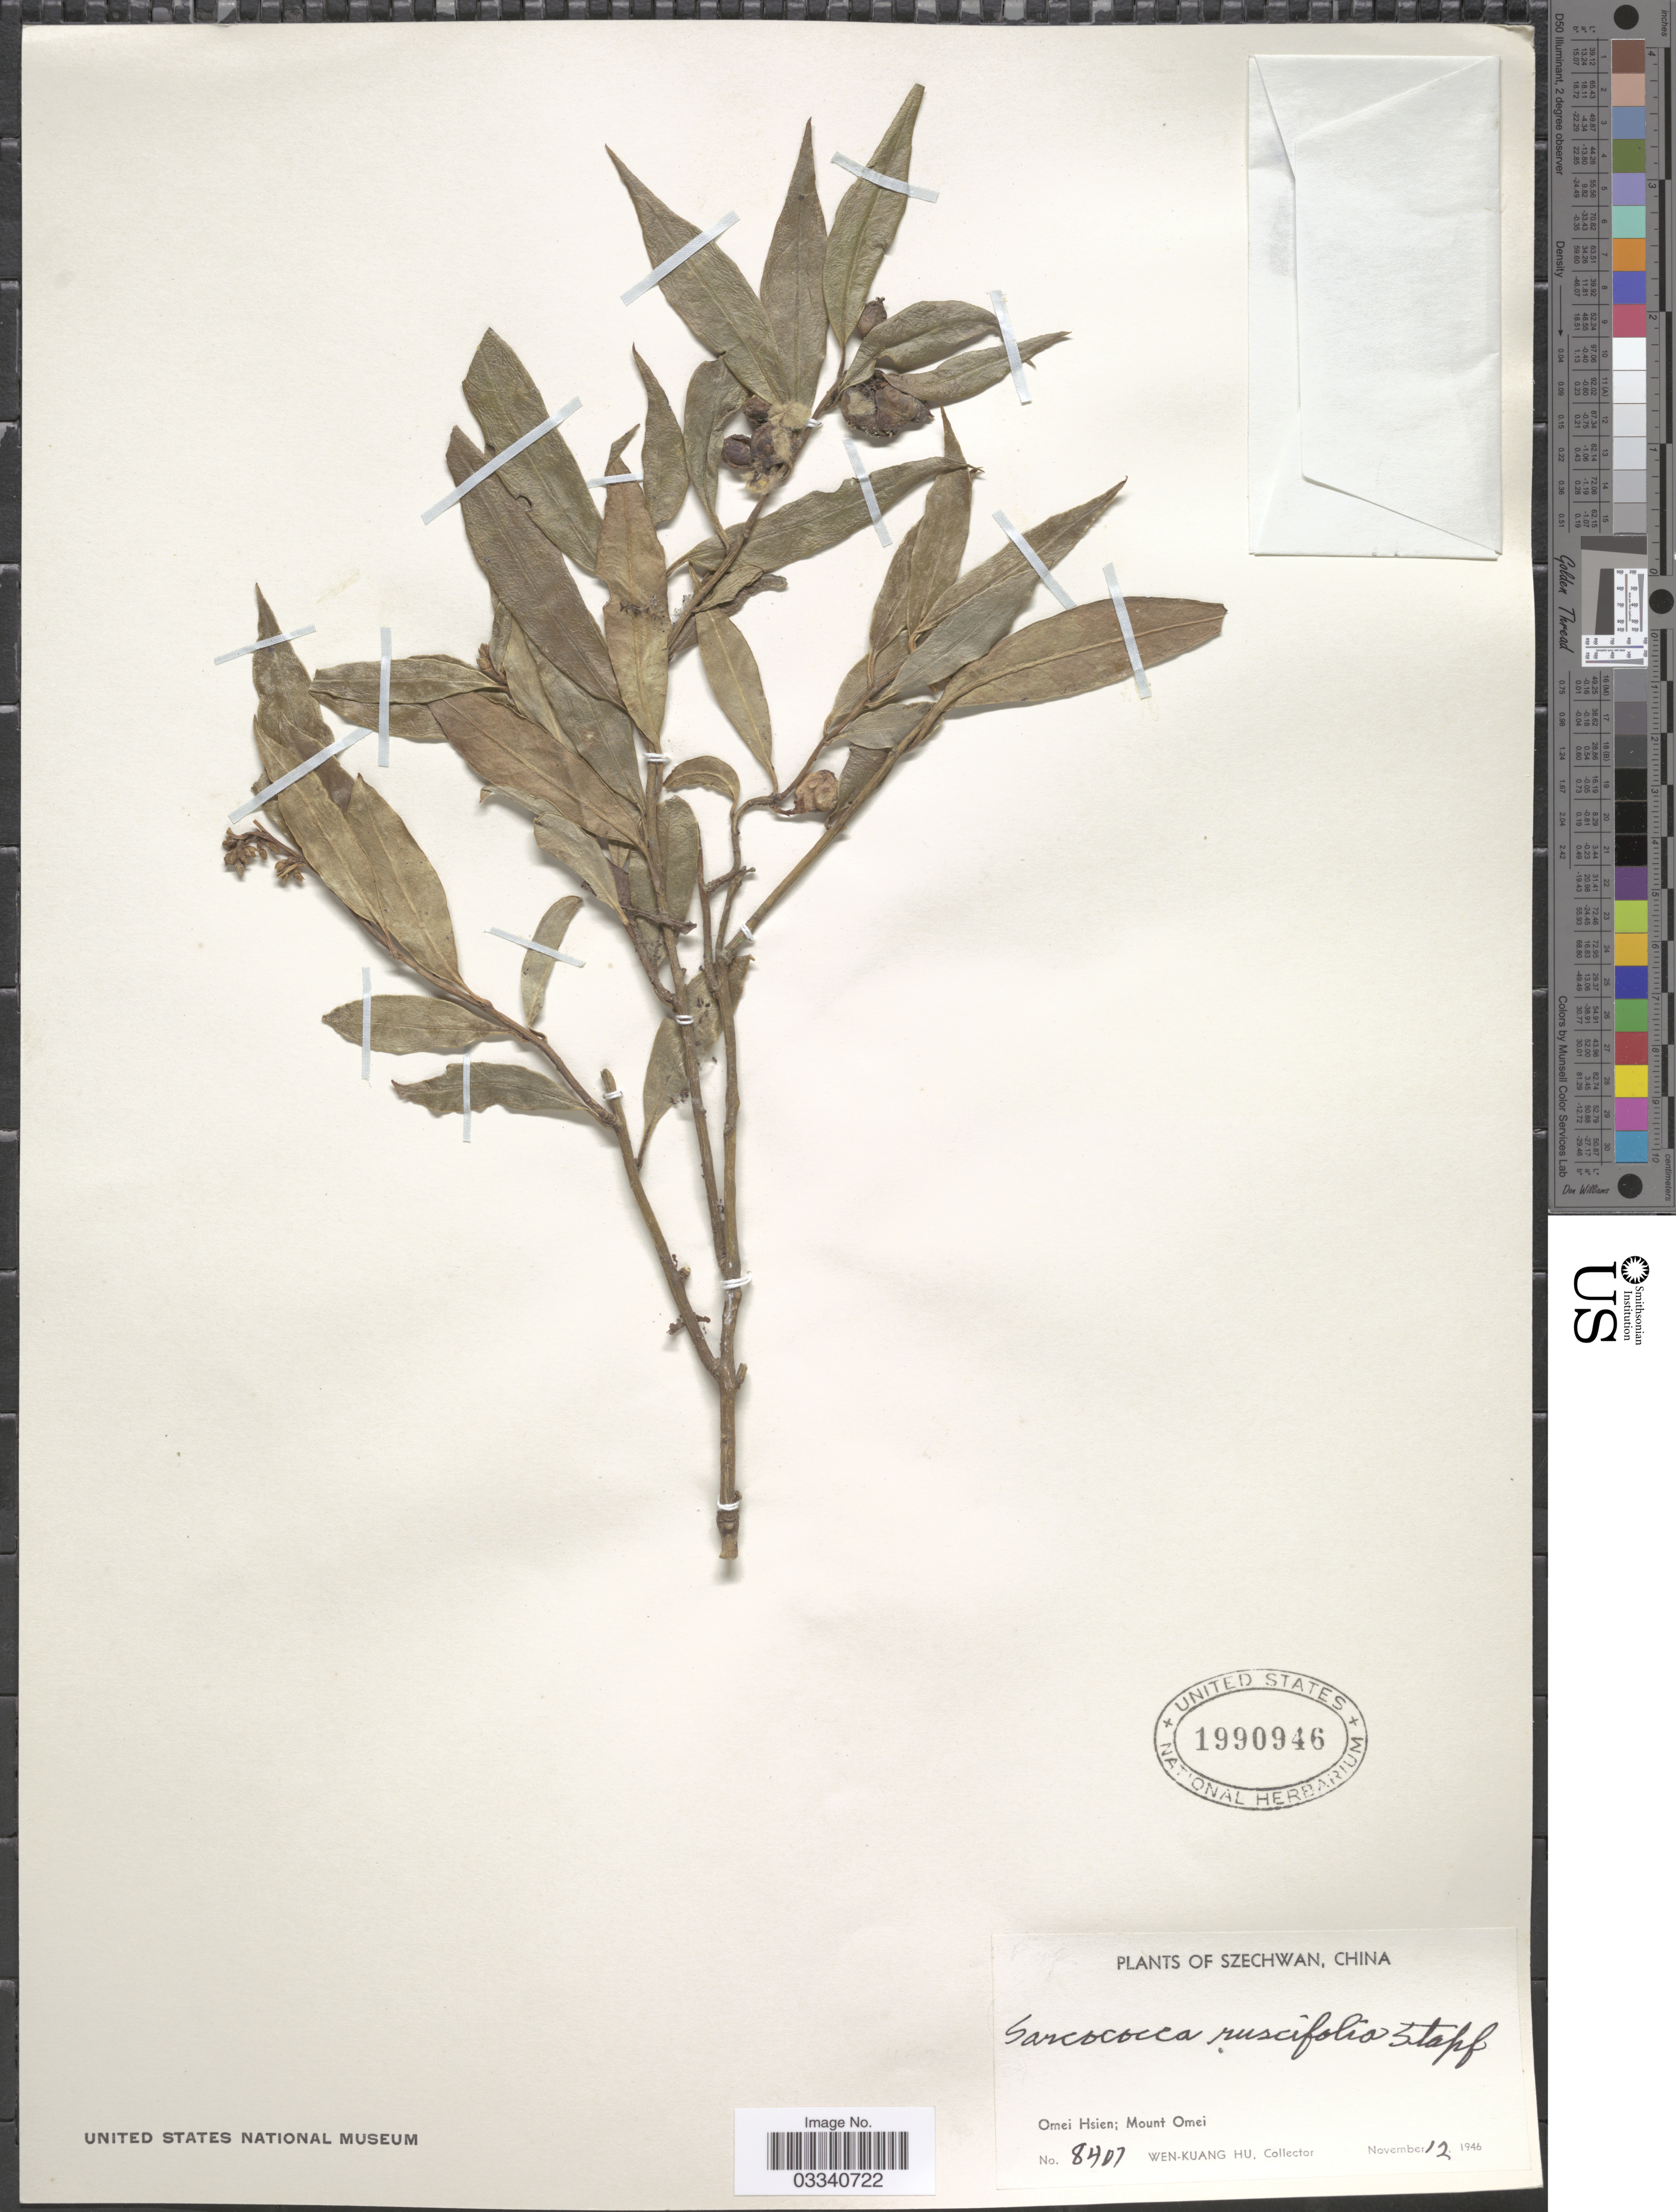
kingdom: Plantae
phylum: Tracheophyta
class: Magnoliopsida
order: Buxales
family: Buxaceae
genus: Sarcococca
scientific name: Sarcococca ruscifolia var. ruscifolia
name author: Stapf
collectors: W. K. Hu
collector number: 8407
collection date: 1946-11-12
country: China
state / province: Sichuan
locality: Szechwan. Omei Hsien; Mount Omei.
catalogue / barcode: US 1990946